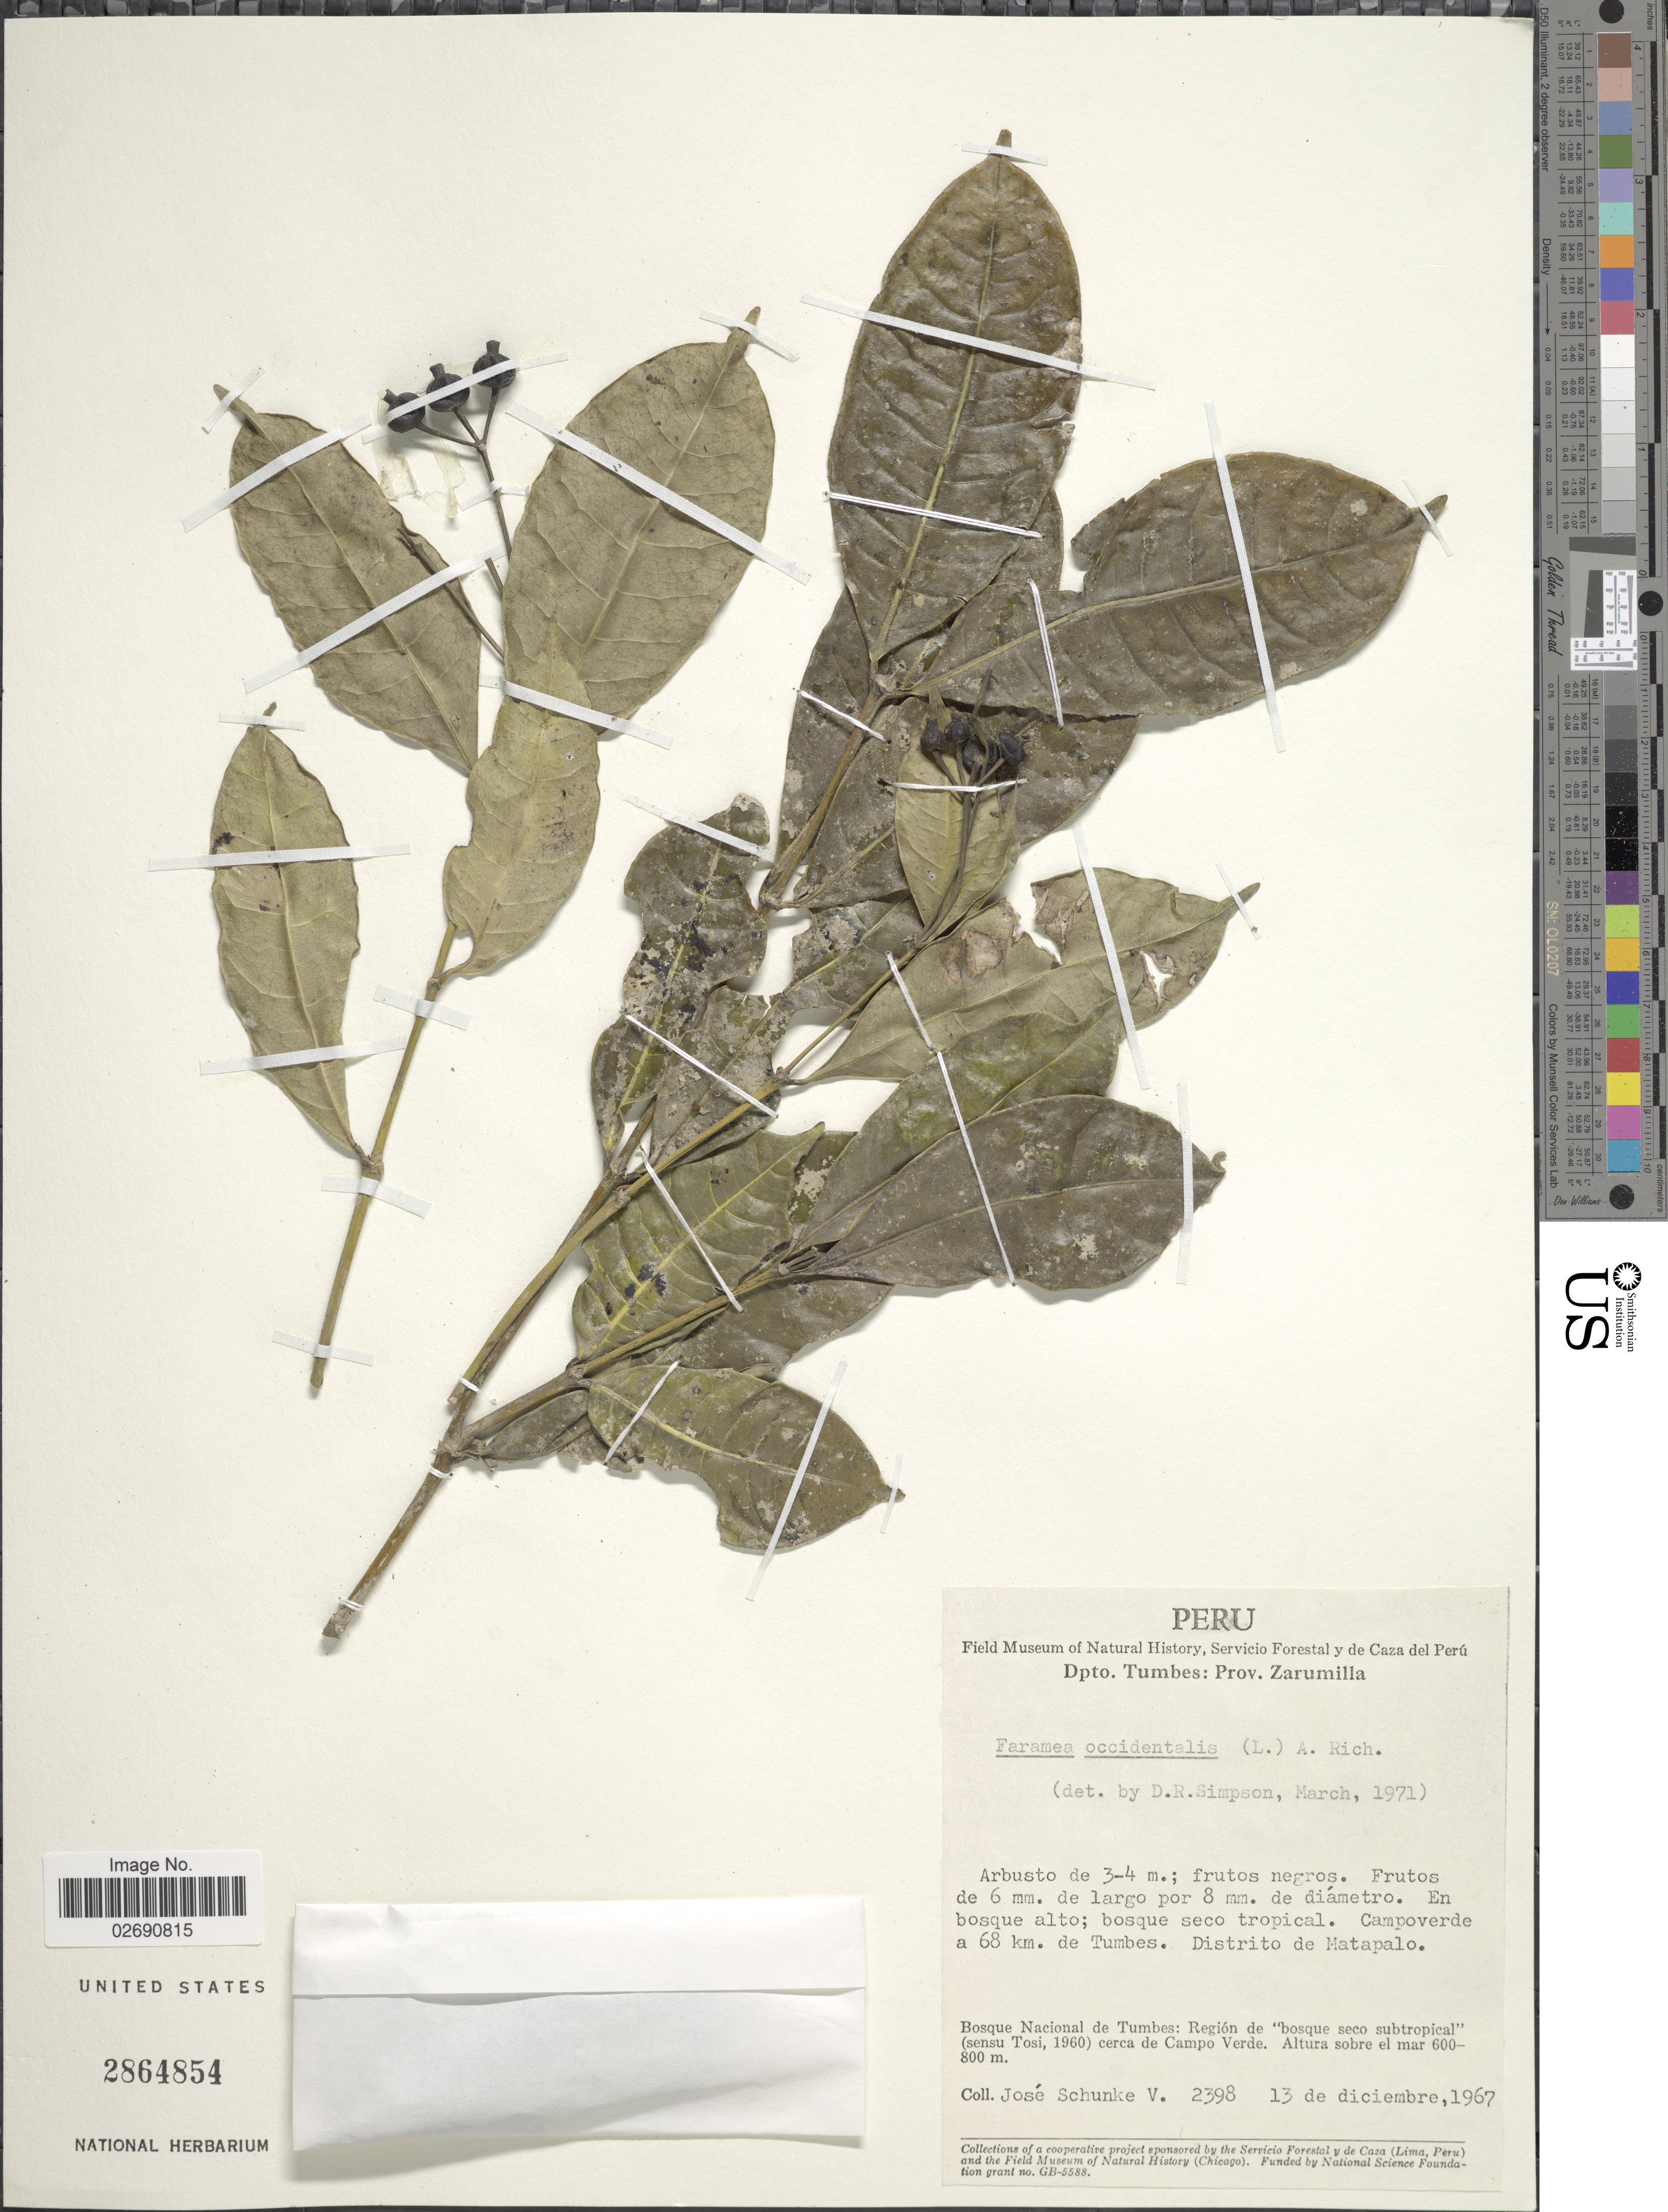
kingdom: Plantae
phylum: Tracheophyta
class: Magnoliopsida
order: Gentianales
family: Rubiaceae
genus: Faramea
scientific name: Faramea occidentalis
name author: (L.) A. Rich.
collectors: J. Schunke Vigo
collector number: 2398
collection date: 1967-12-13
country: Peru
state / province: Tumbes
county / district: Zarumilla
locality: Prov. Zarumilla. Campoverde a 68 km. de Tumbes. Distrito de Matapalo. Bosque Nacional de Tumbes: Region de "bosque seco subtropical" cerca de Campo Verde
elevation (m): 600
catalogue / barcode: US 2864854